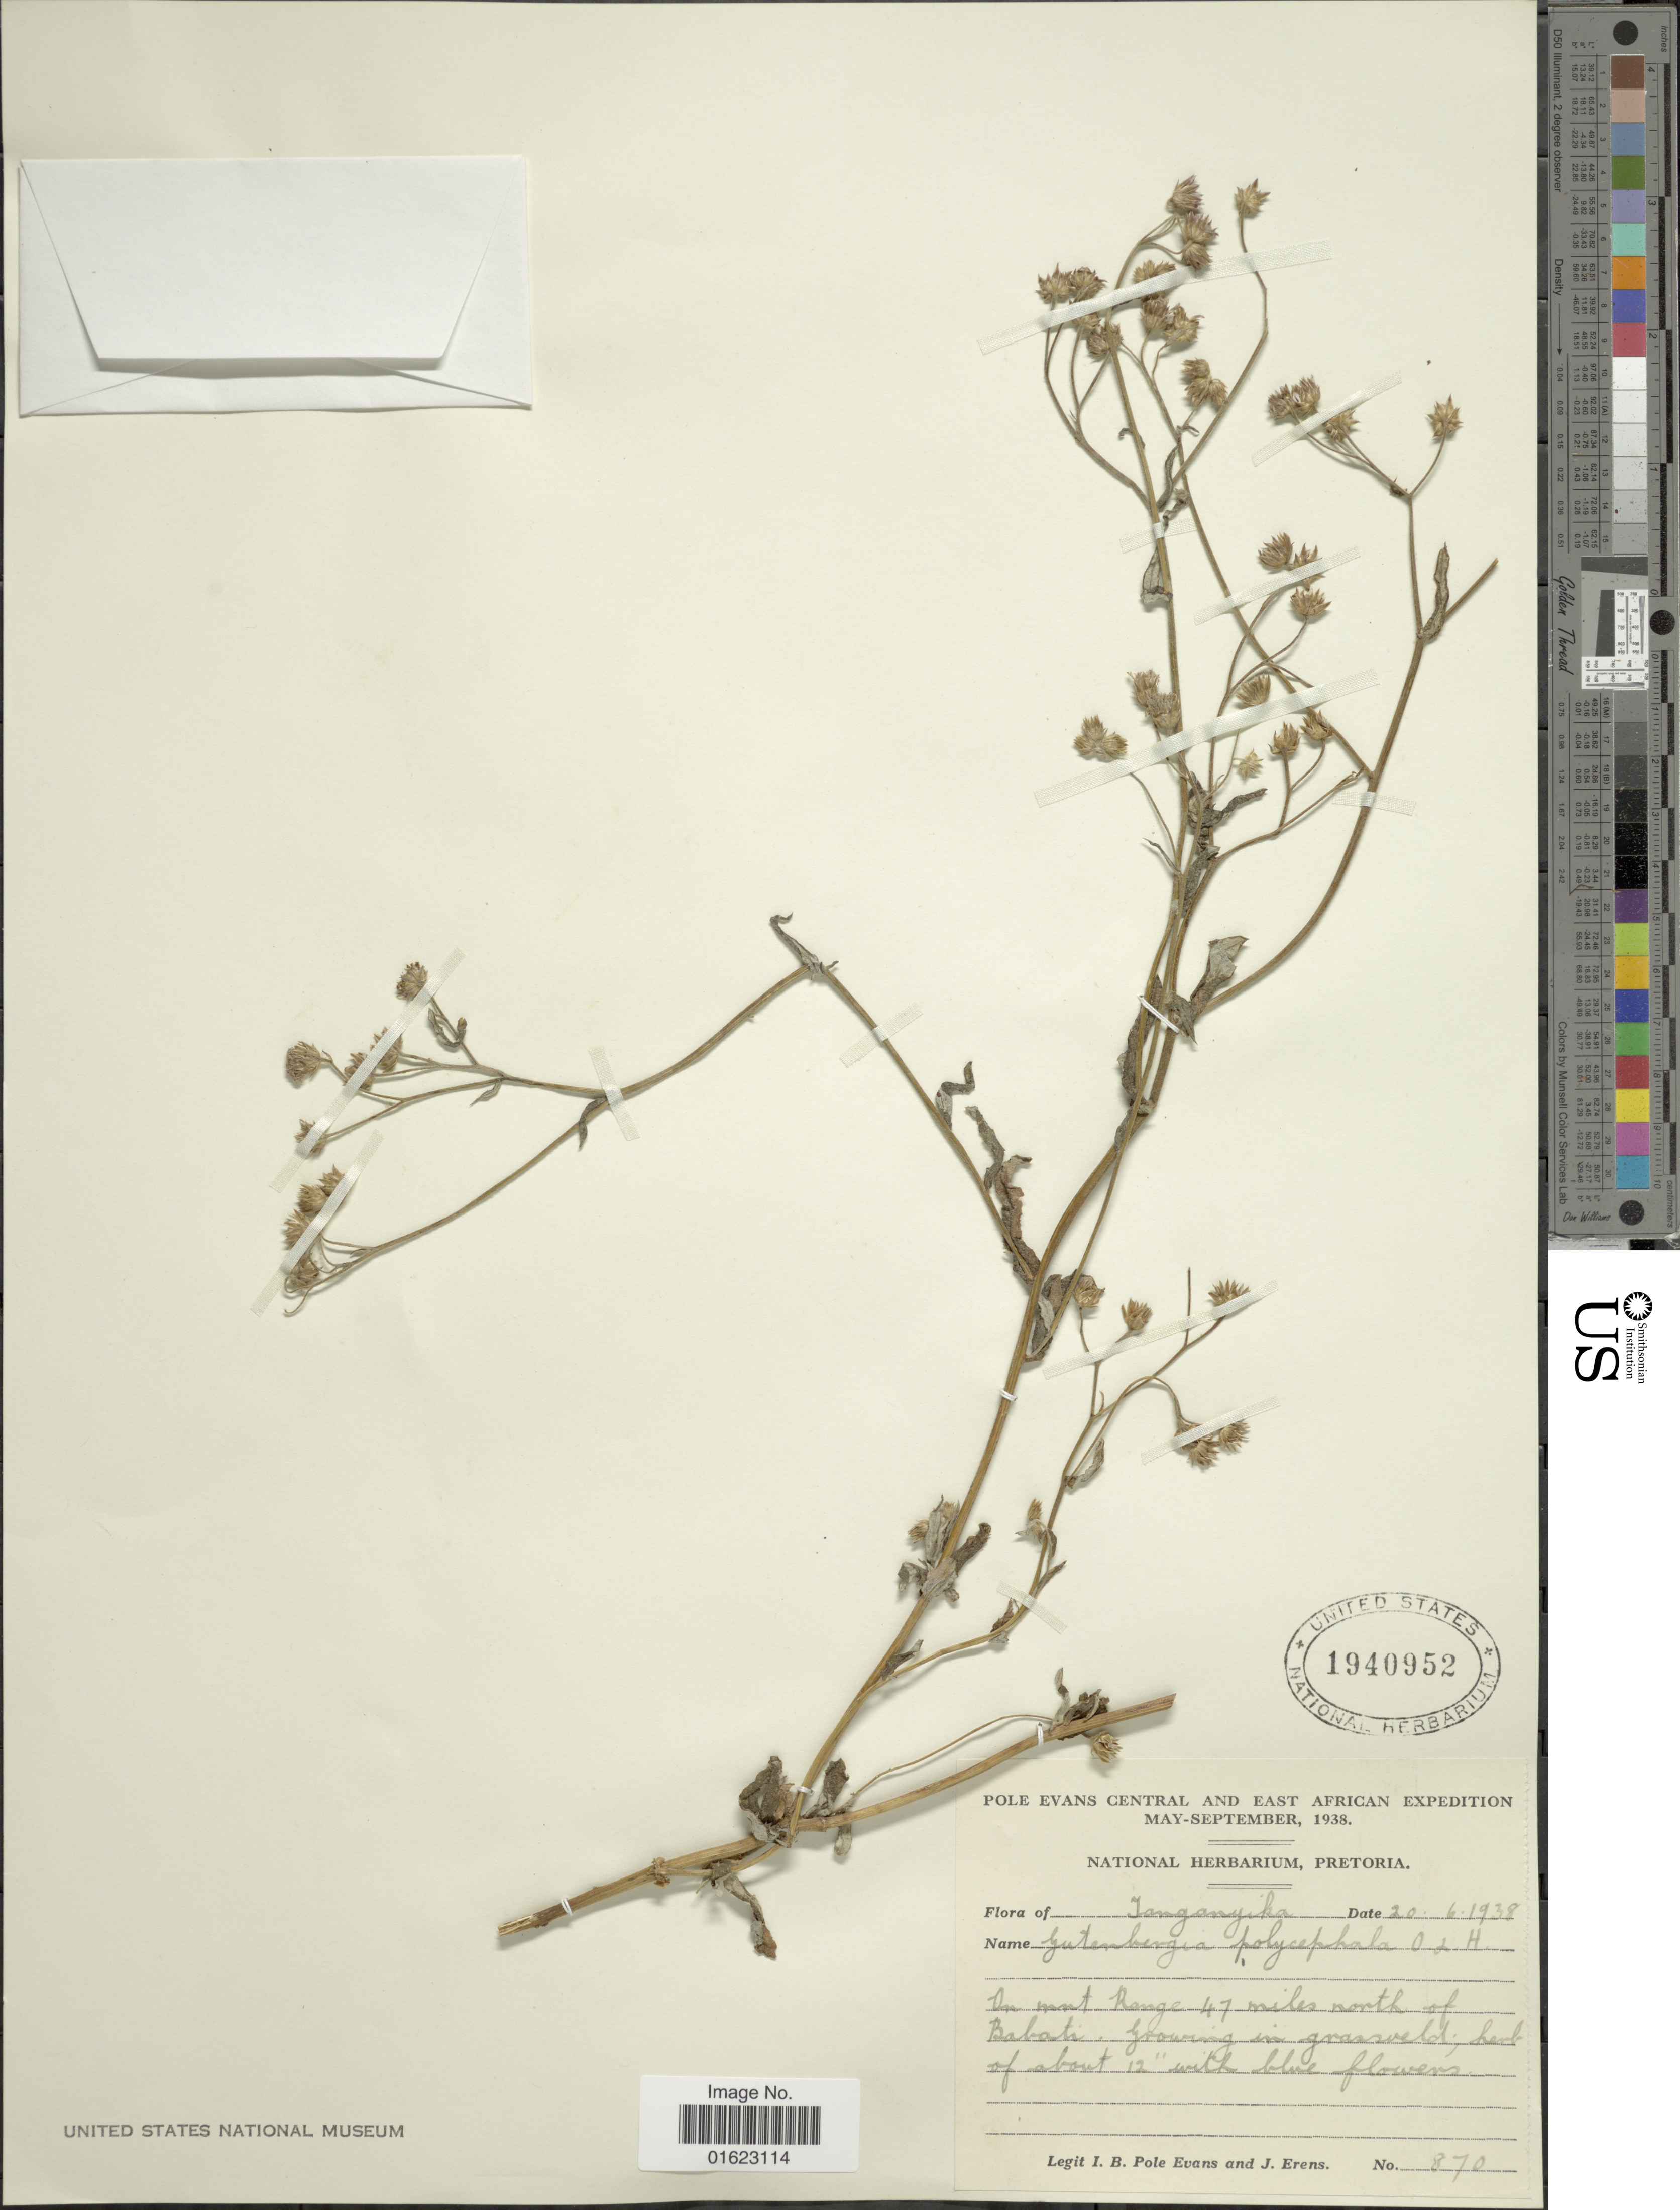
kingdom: Plantae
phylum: Tracheophyta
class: Magnoliopsida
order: Asterales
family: Asteraceae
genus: Gutenbergia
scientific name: Gutenbergia polycephala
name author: Oliv. & Hiern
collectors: I. B. Pole-Evans & J. Erens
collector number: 870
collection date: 1938-06-20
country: Tanzania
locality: Tanganyika. On Mnt. Range 47 miles north of Babati.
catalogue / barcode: US 1940952